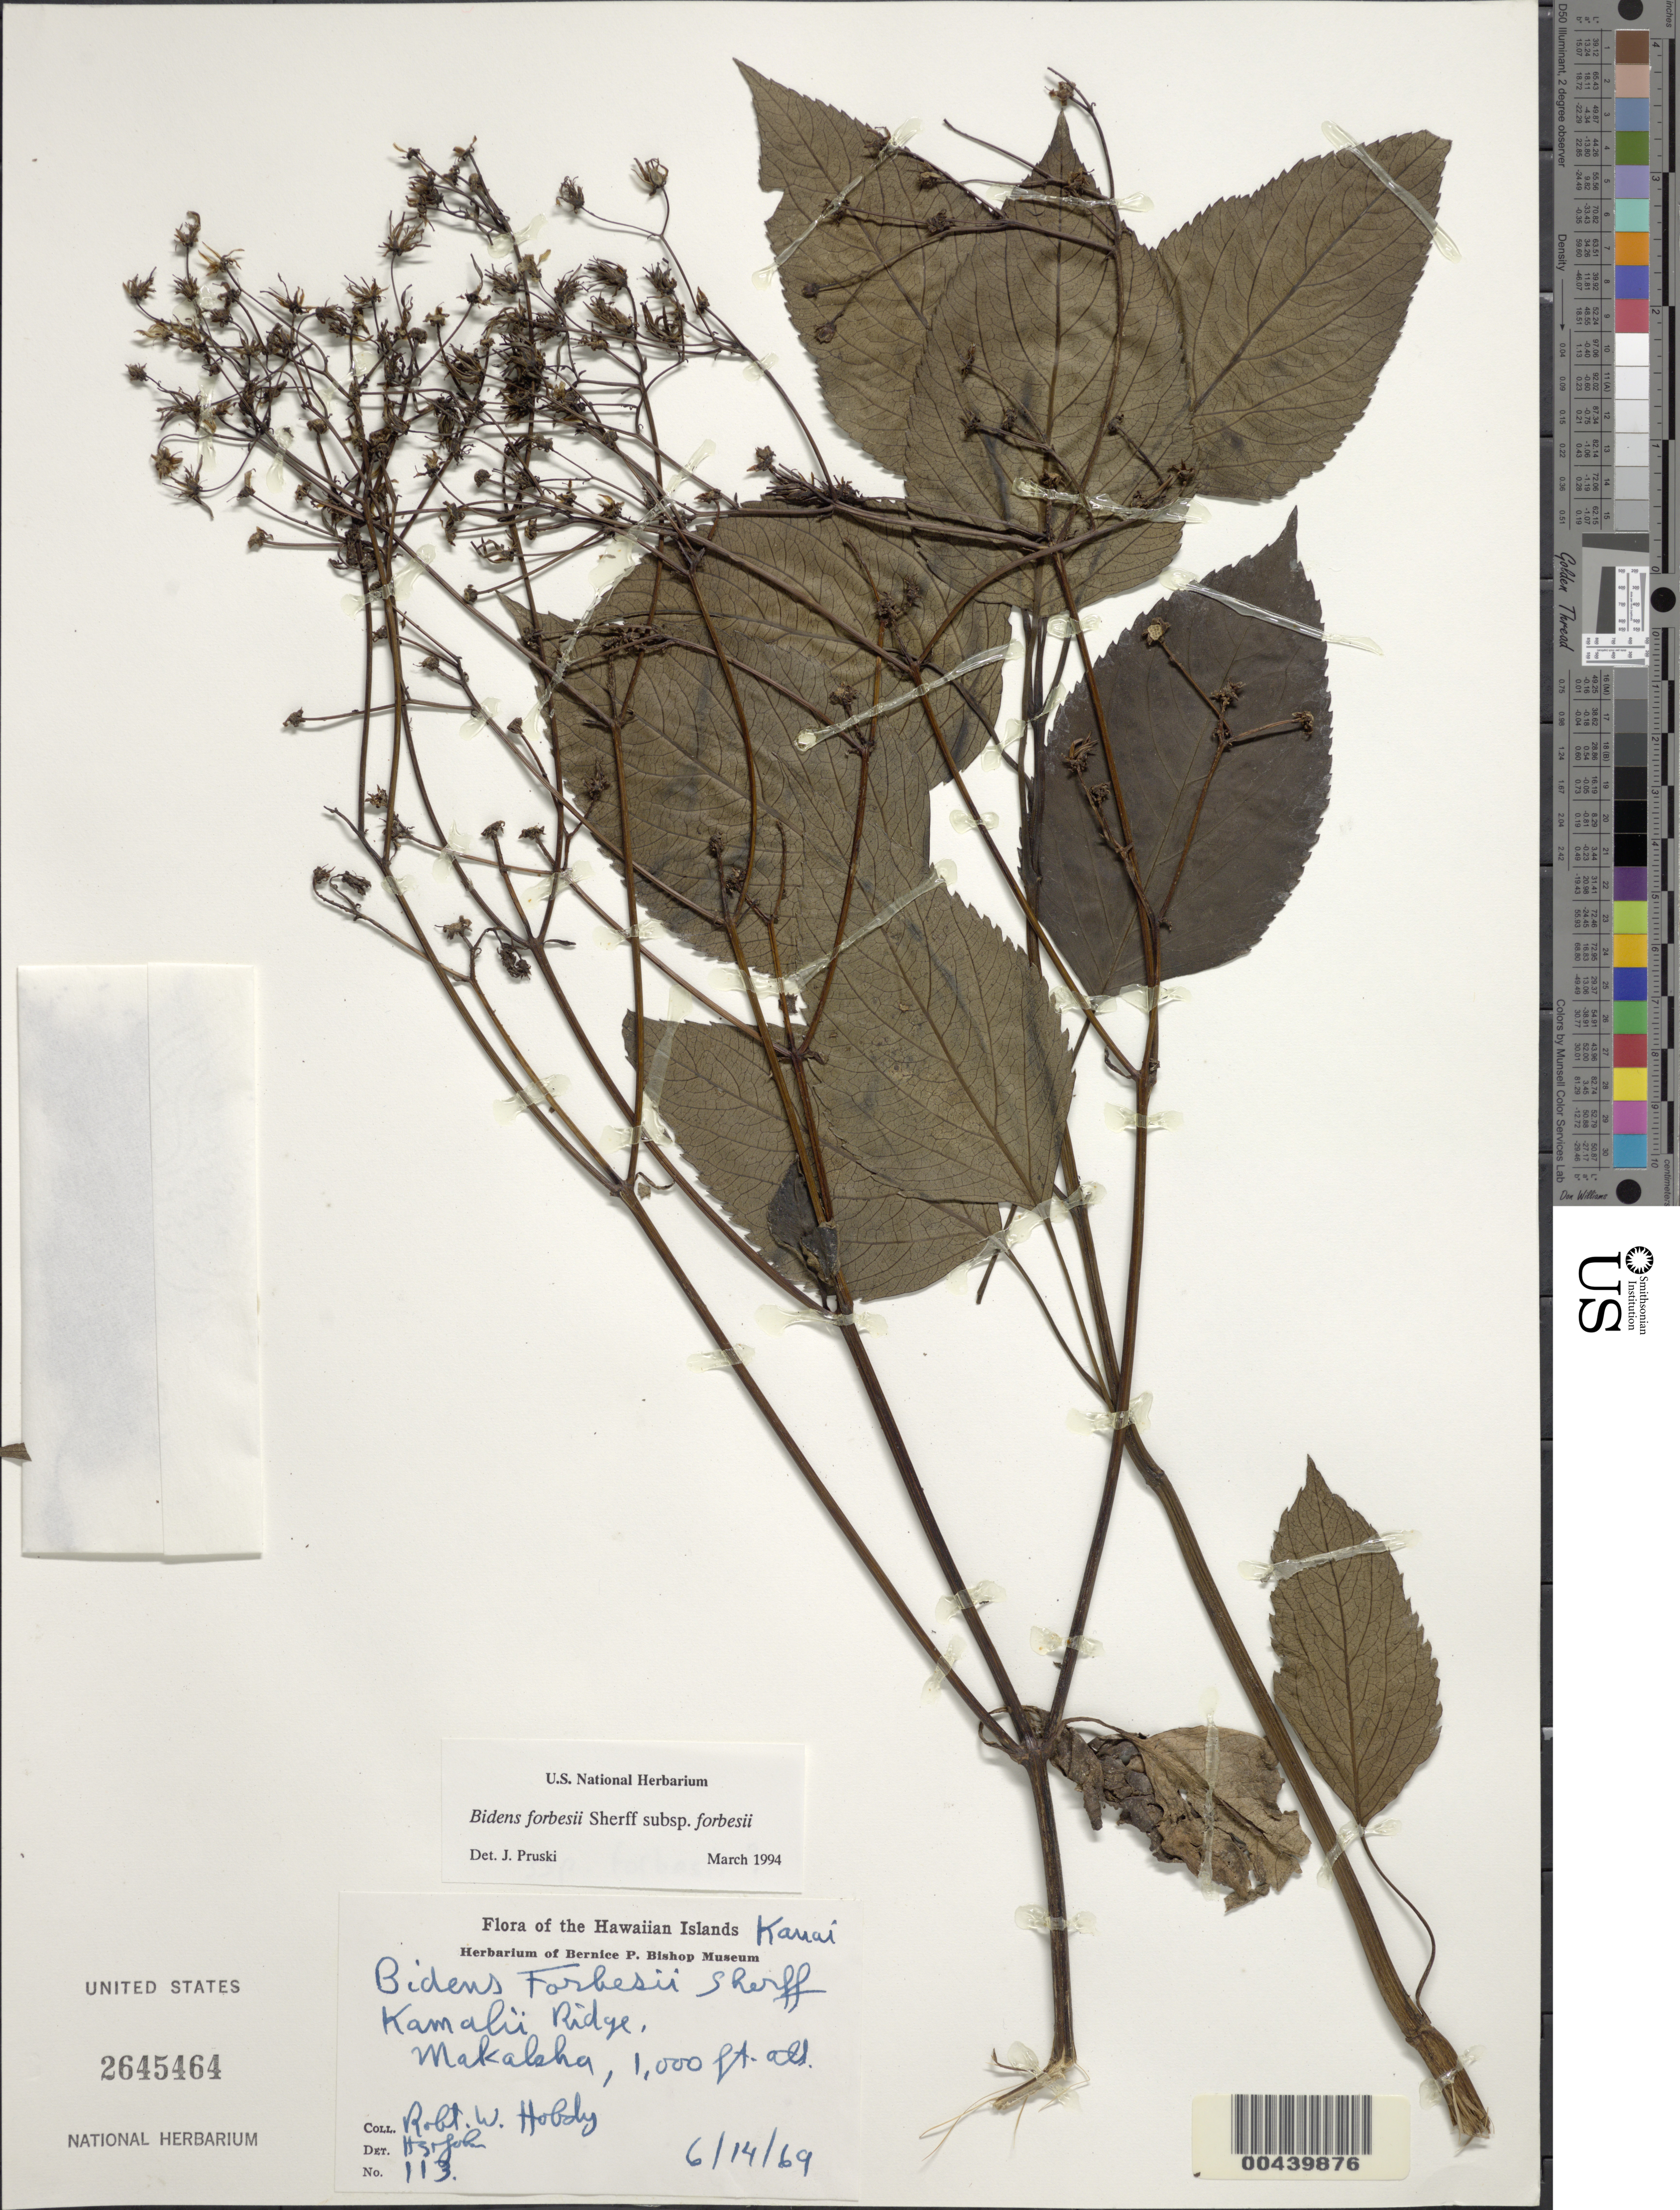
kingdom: Plantae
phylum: Tracheophyta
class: Magnoliopsida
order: Asterales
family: Asteraceae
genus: Bidens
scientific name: Bidens forbesii subsp. forbesii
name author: Sherff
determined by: Pruski, J. F.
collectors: R. Hobdy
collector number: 113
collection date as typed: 14 Jun 1969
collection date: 1969-06-14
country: United States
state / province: Hawaii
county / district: Kauai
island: Kaua'i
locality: Kamalii Ridge, Makalaha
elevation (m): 305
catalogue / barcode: US 2645464